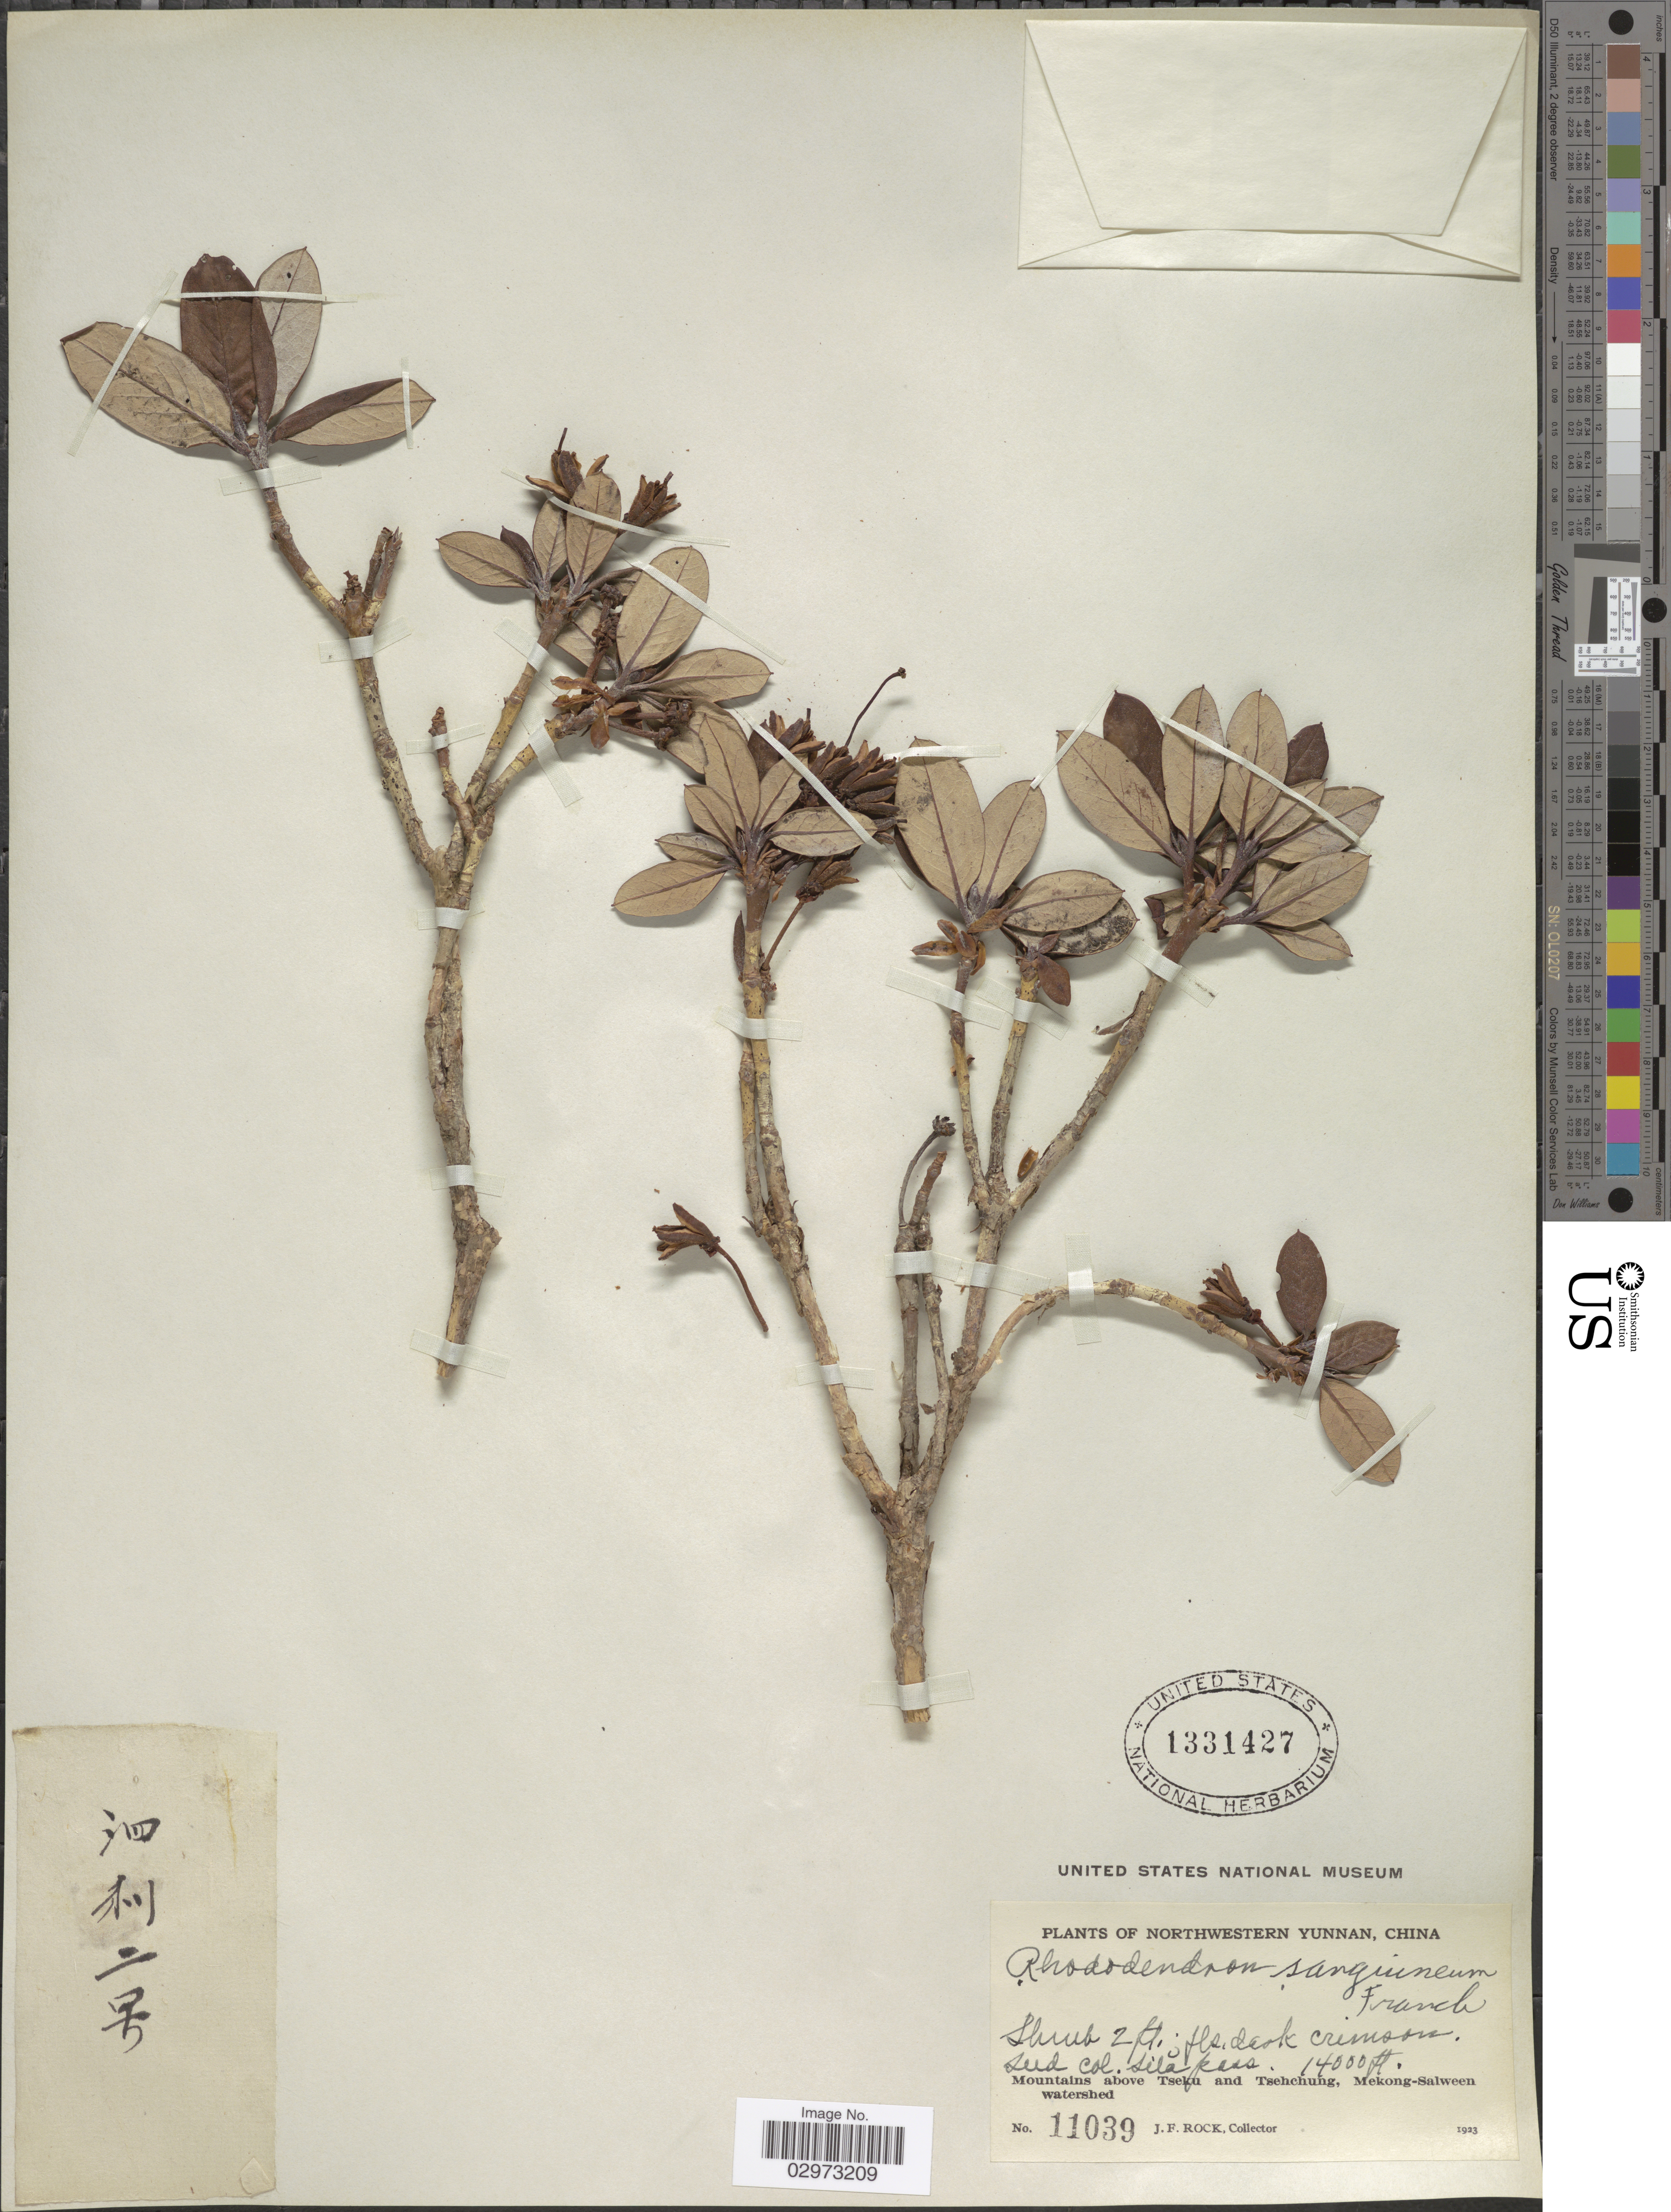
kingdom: Plantae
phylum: Tracheophyta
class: Magnoliopsida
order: Ericales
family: Ericaceae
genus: Rhododendron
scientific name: Rhododendron sanguineum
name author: Franch.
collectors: J. Rock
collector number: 11039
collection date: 1923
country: China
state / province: Yunnan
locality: Northwestern Yunnan. Sila pass. Mountains above Tseku and Tsehchung, Mekong-Salween watershed.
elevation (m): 4267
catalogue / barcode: US 1331427